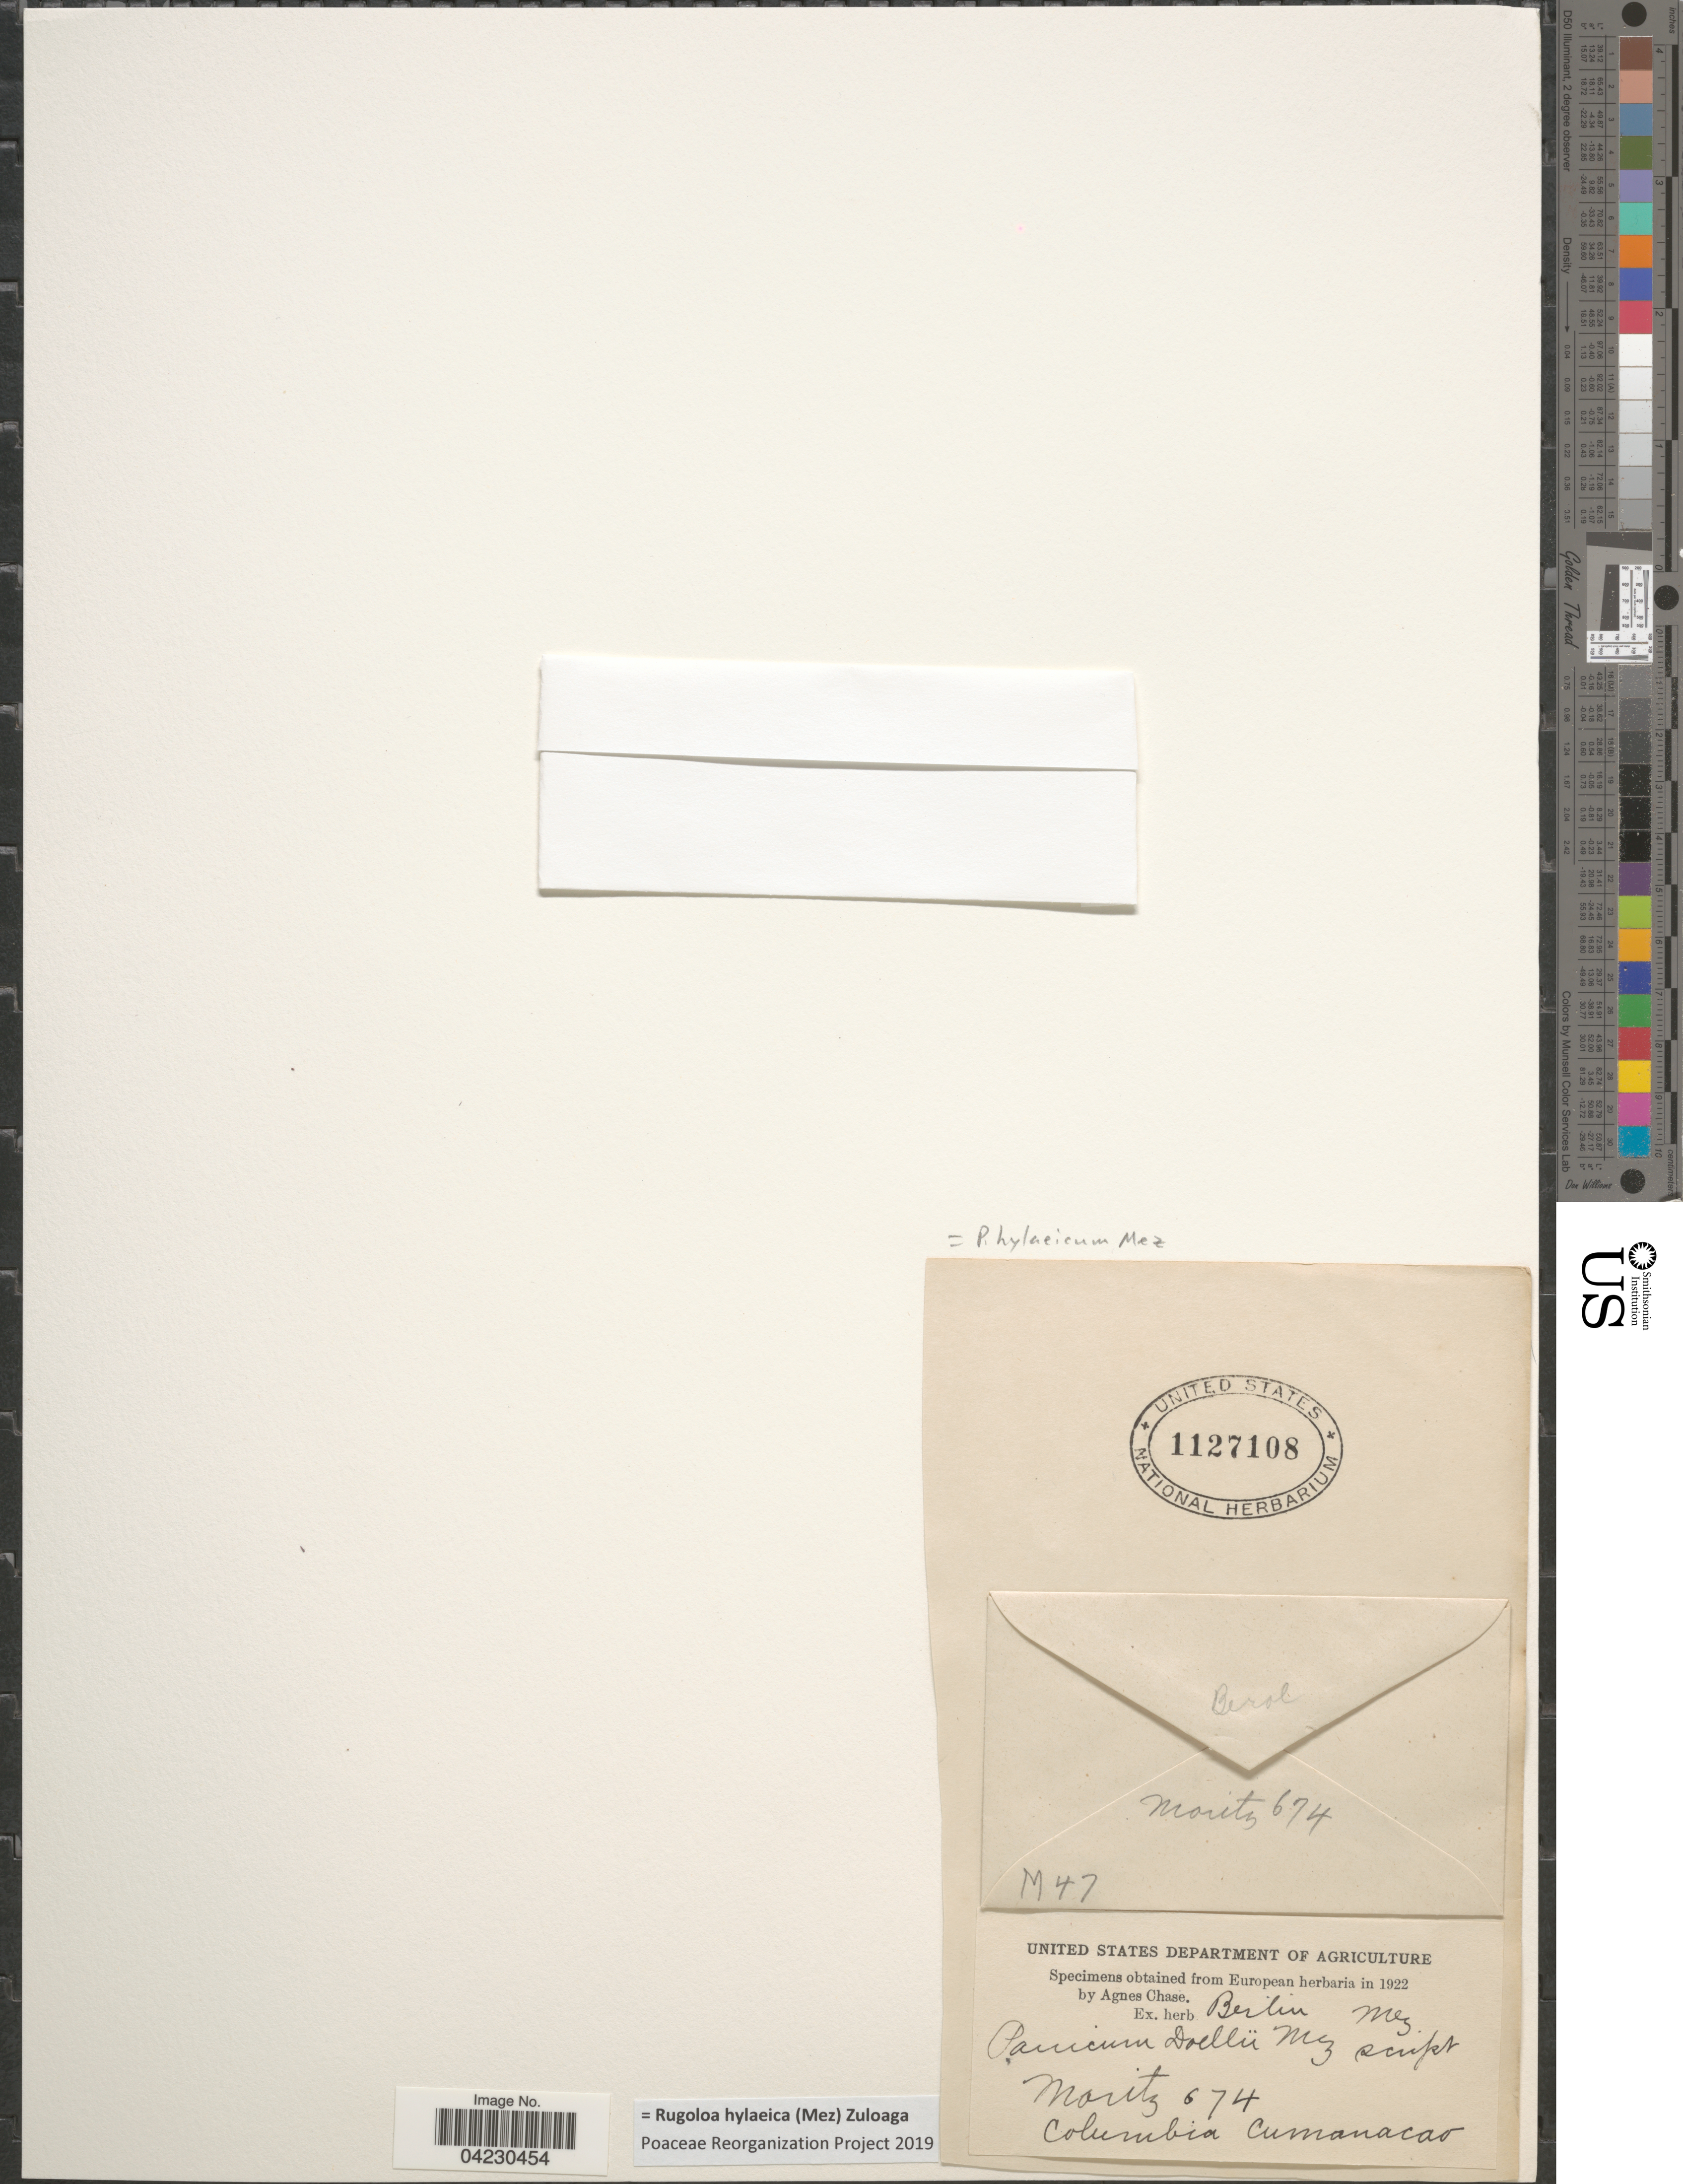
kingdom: Plantae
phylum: Tracheophyta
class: Liliopsida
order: Poales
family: Poaceae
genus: Rugoloa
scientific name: Rugoloa hylaeica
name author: (Mez) Zuloaga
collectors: Mortiz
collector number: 674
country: Colombia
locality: Cumanacao.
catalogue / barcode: US 1127108